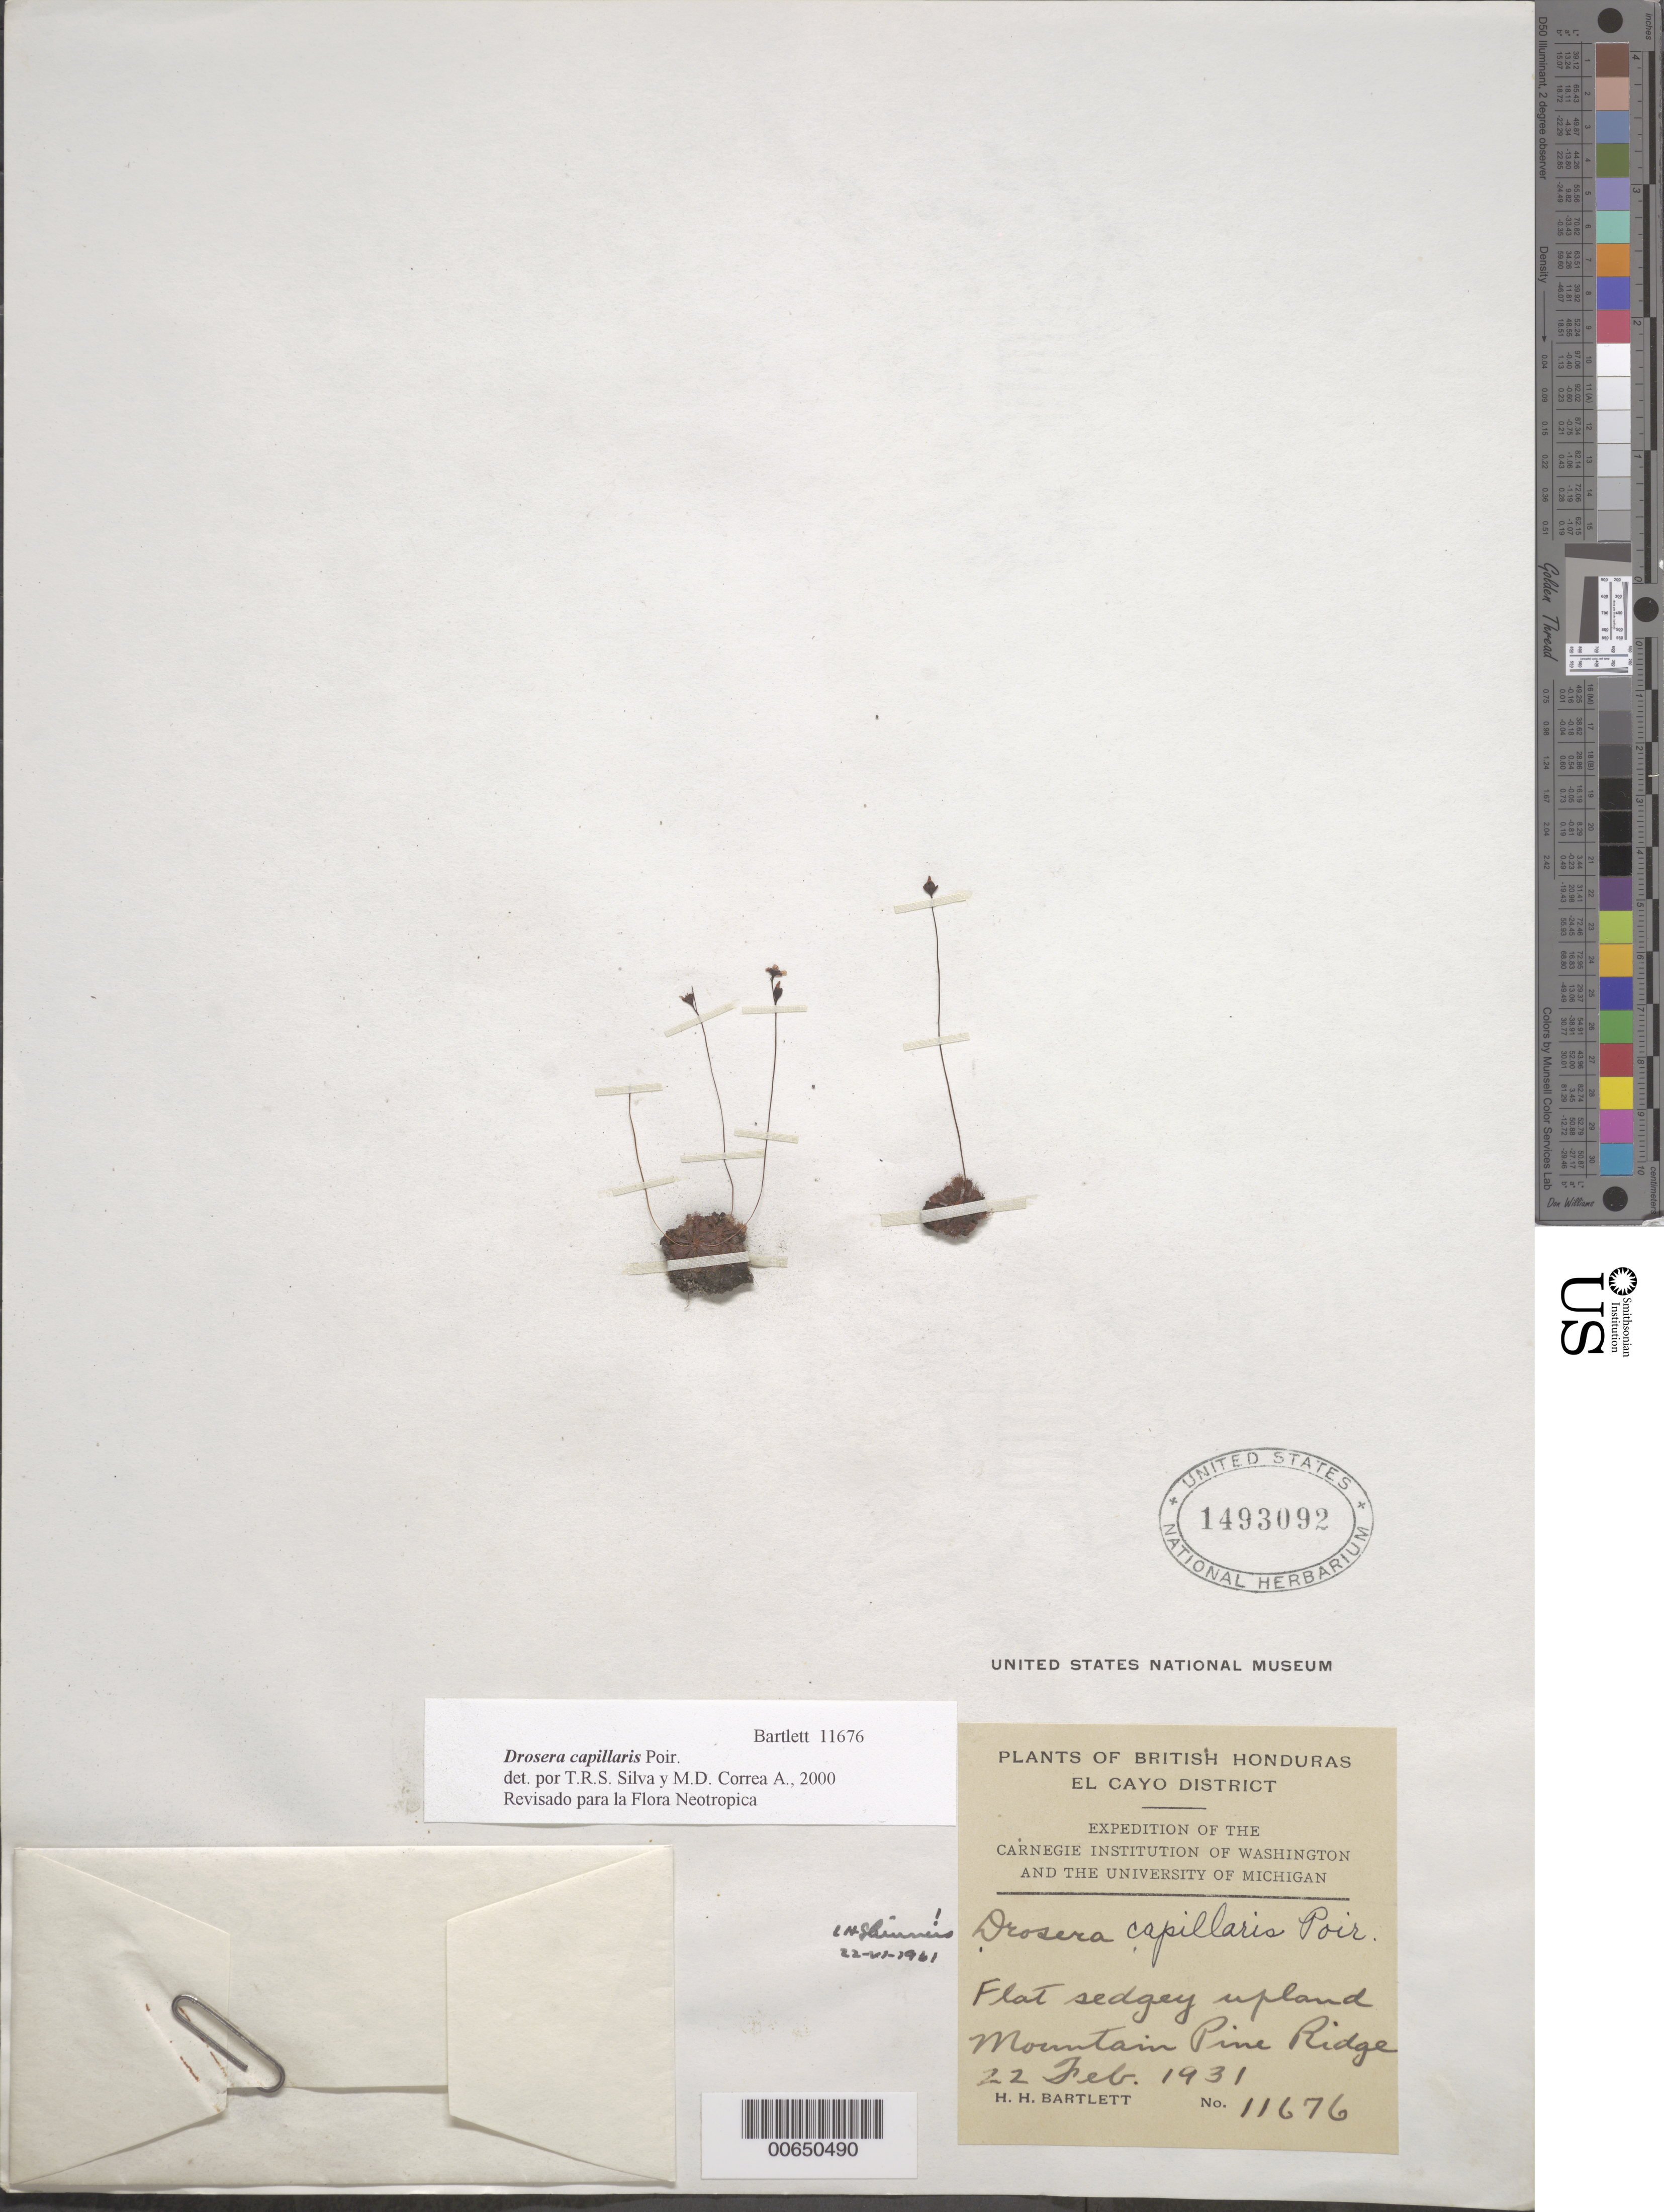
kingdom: Plantae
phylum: Tracheophyta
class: Magnoliopsida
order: Caryophyllales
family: Droseraceae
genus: Drosera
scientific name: Drosera capillaris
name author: Poir.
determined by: Shinners, L. H.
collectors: H. H. Bartlett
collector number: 11676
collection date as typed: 22 Feb 1931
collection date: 1931-02-22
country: Belize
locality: Mountain Pine Ridge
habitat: Flat sedgey upland.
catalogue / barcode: US 1493092